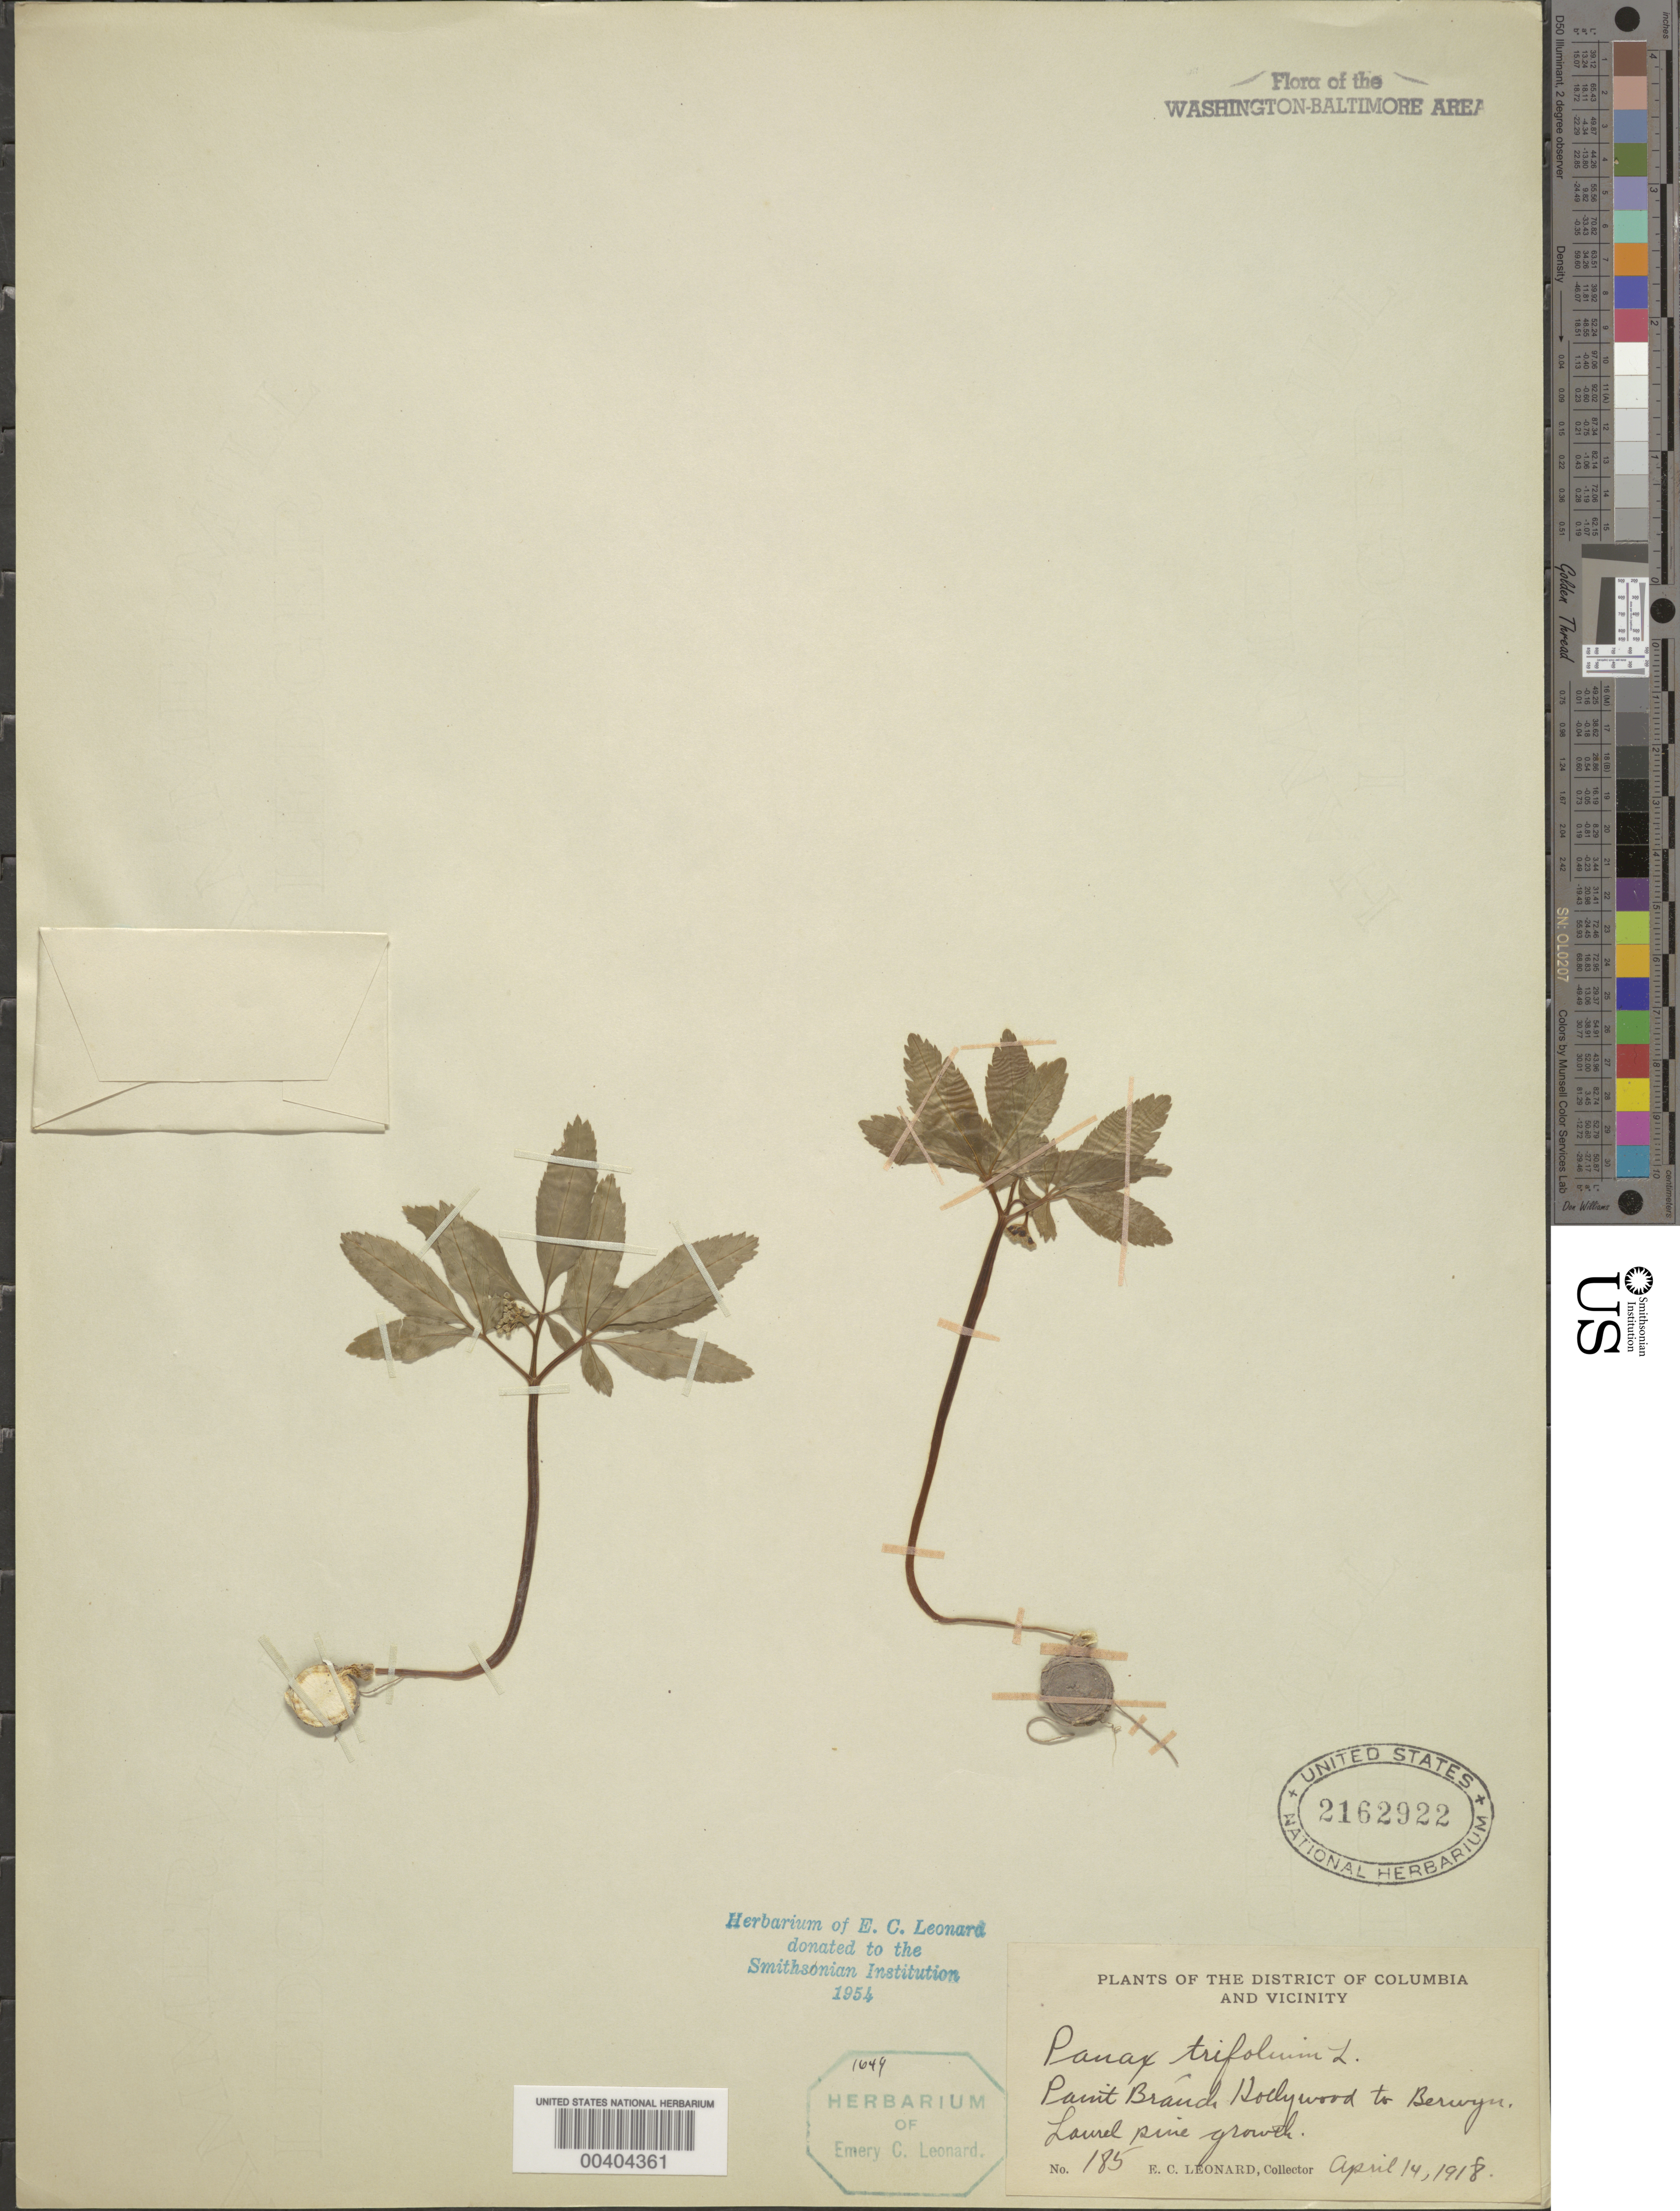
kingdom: Plantae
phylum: Tracheophyta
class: Magnoliopsida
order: Apiales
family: Araliaceae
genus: Panax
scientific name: Panax trifolius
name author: L.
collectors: E. C. Leonard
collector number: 185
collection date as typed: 14 Apr 1918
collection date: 1918-04-14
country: United States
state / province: Maryland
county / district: Prince George's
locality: Paint Branch, Hollywood to Berwyn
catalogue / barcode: US 2162922